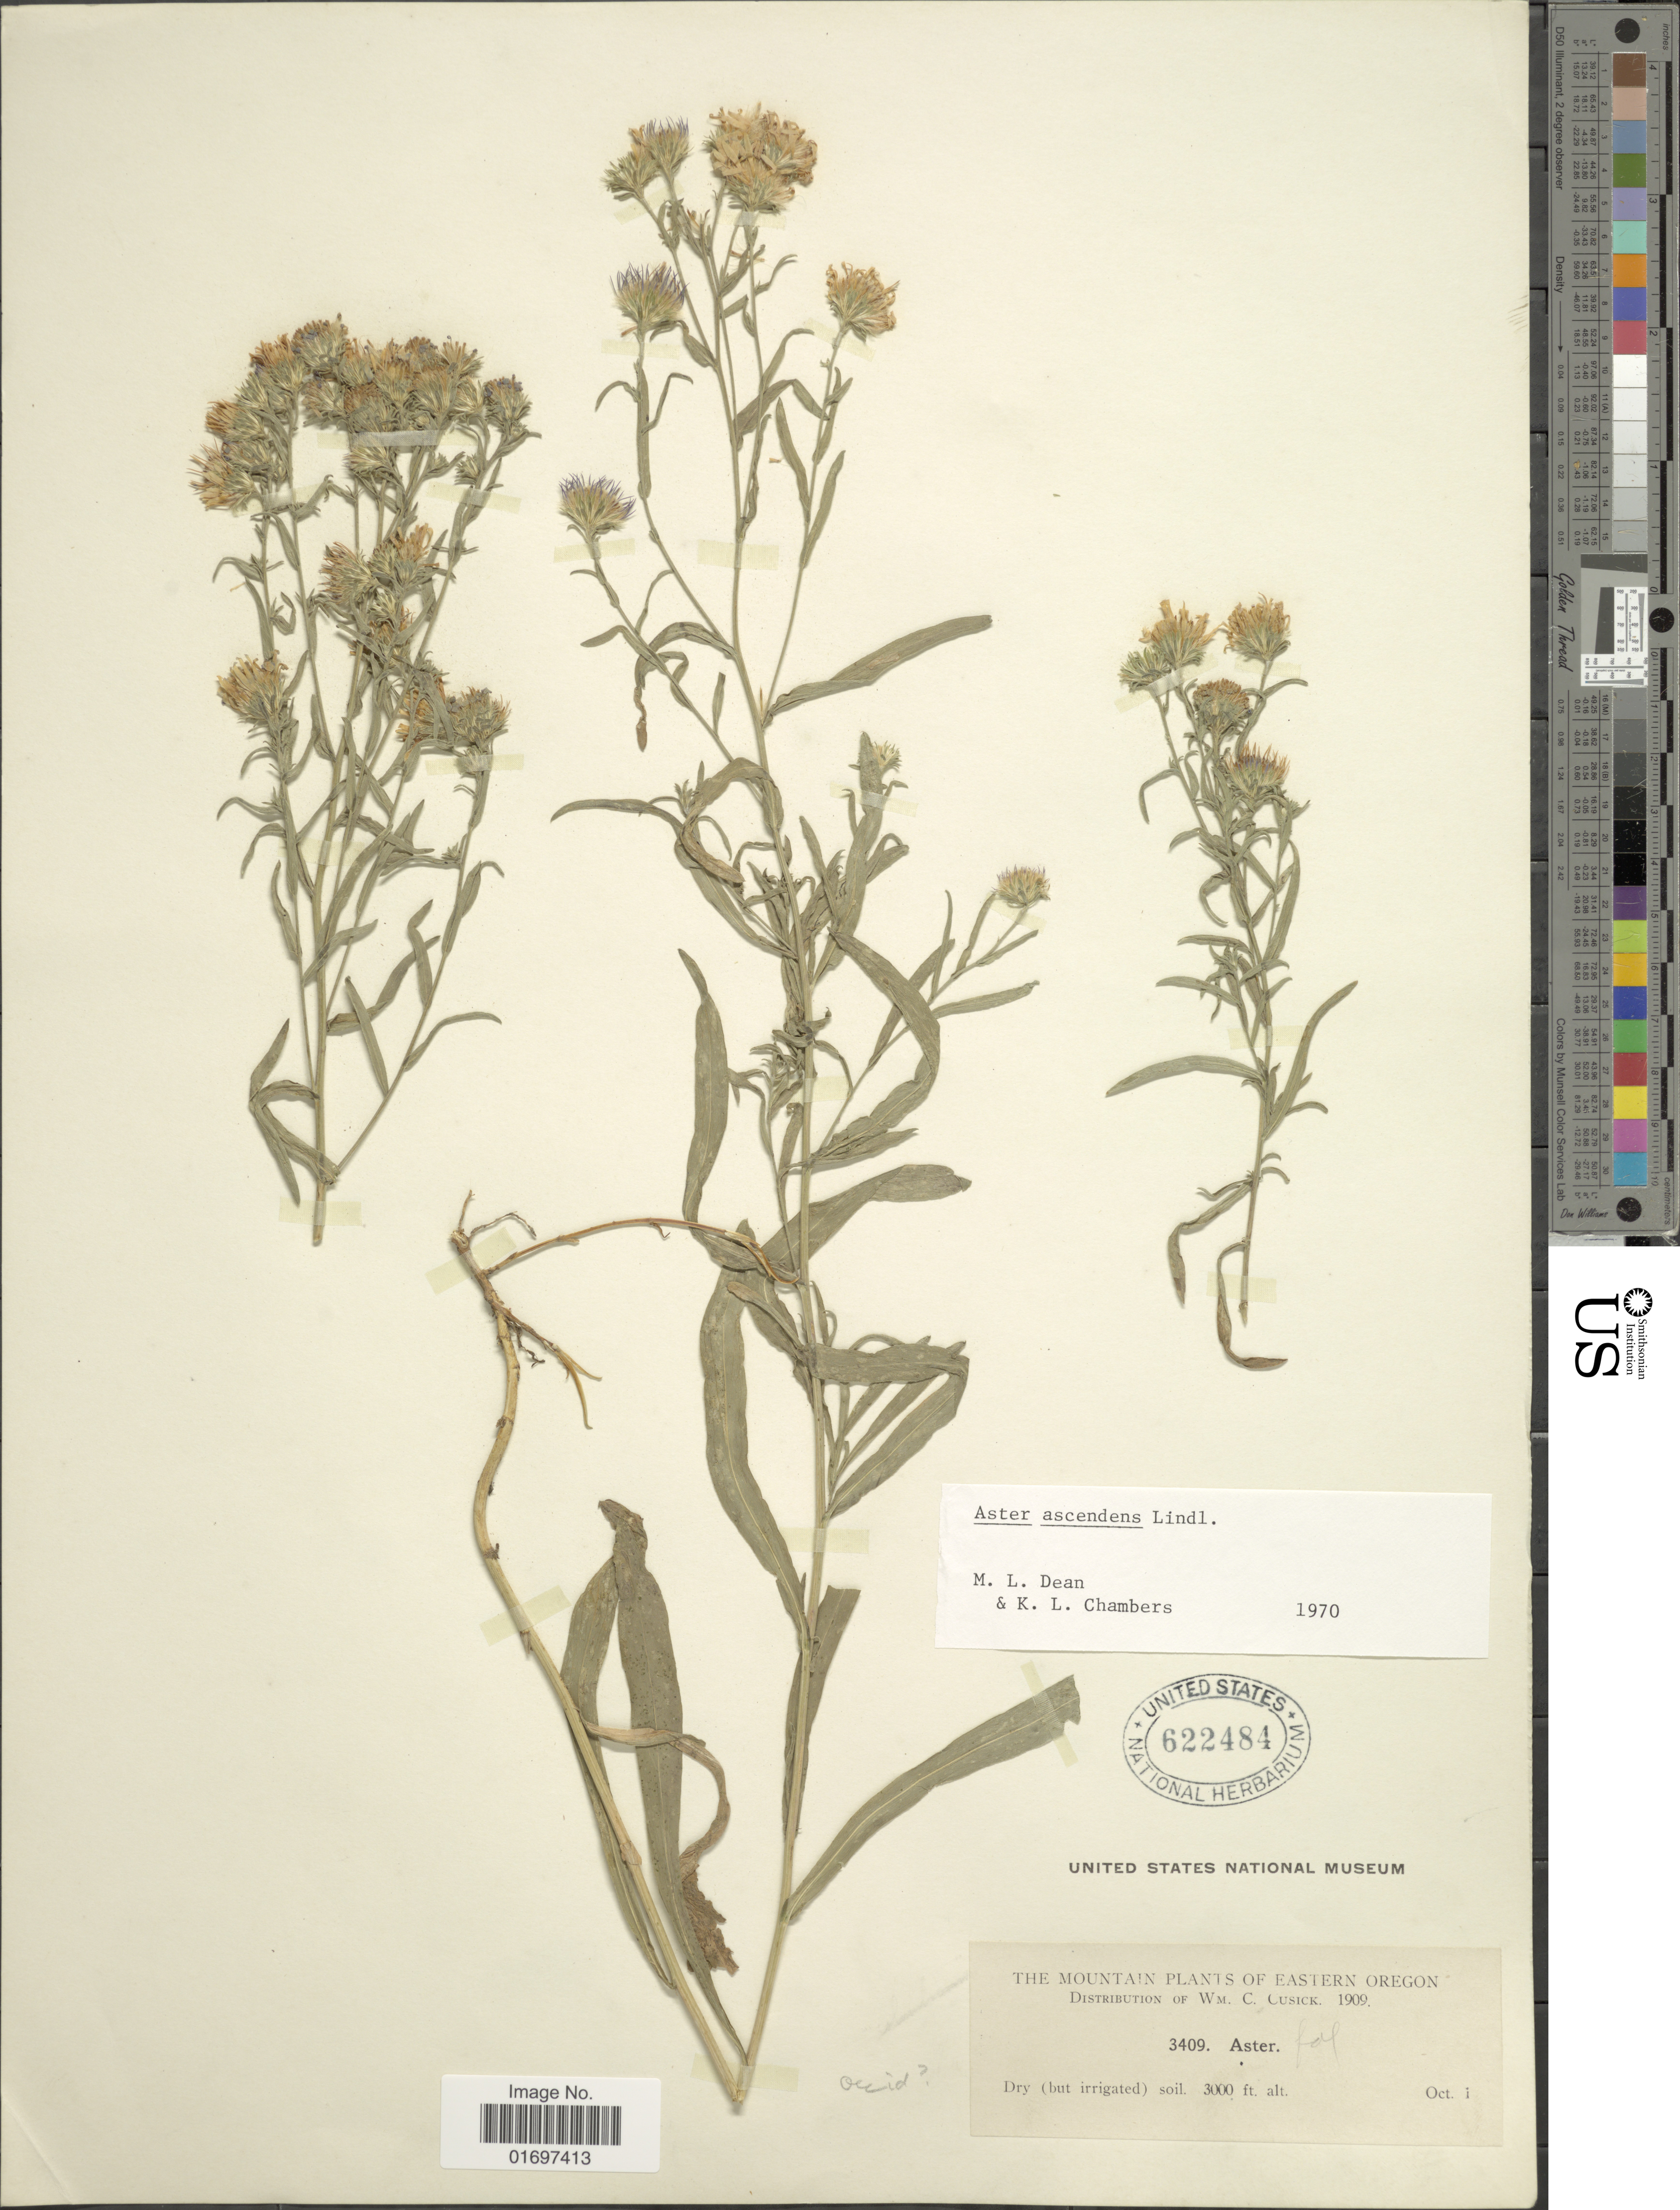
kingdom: Plantae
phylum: Tracheophyta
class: Magnoliopsida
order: Asterales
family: Asteraceae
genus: Symphyotrichum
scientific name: Symphyotrichum ascendens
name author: (Lindl.) G.L. Nesom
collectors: W. C. Cusick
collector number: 3409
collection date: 1909-10-01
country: United States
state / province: Oregon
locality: Eastern Oregon.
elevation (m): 914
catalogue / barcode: US 622484